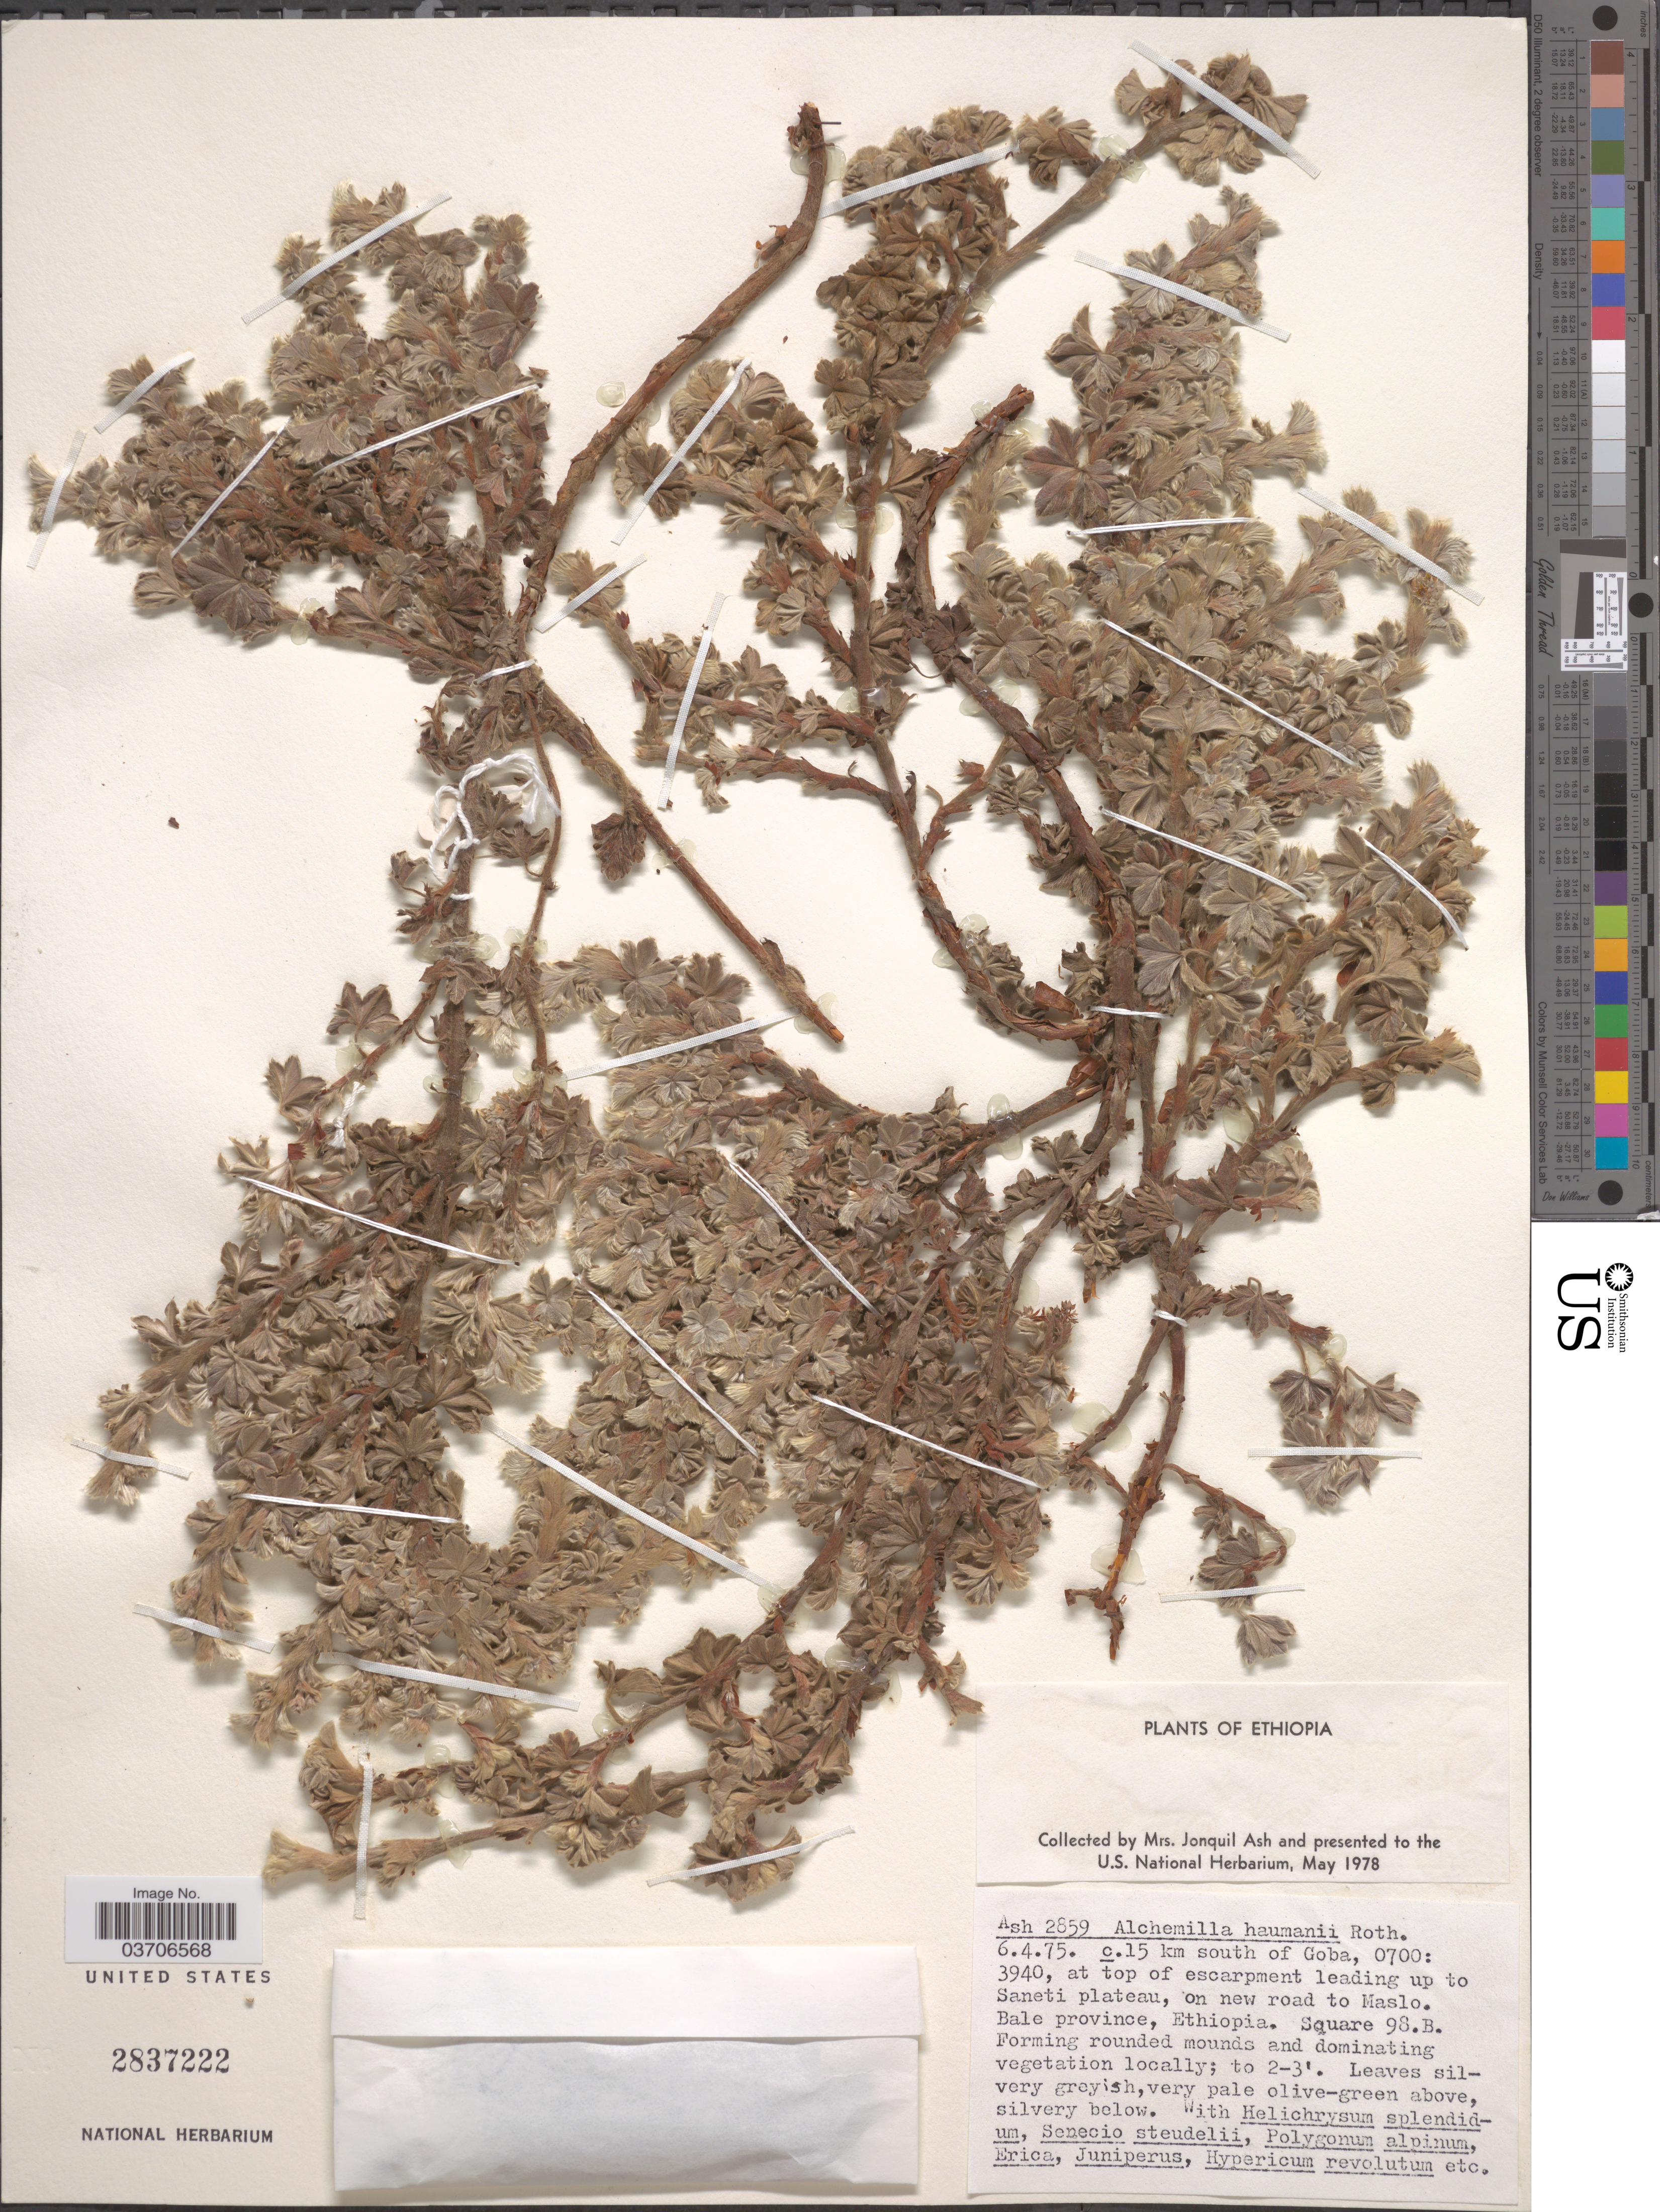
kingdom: Plantae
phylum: Tracheophyta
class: Magnoliopsida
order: Rosales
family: Rosaceae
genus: Alchemilla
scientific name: Alchemilla haumanii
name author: (Engl.) Rothm.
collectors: J. Ash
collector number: Ash 2859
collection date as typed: Transcribed d/m/y: 6/4/75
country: Ethiopia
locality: C.15 km south of Goba, 0700:3940, at top of escarpment leading up to Saneti plateau, on new road to Maslo. Bale province. Square 98.B.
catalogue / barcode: US 2837222